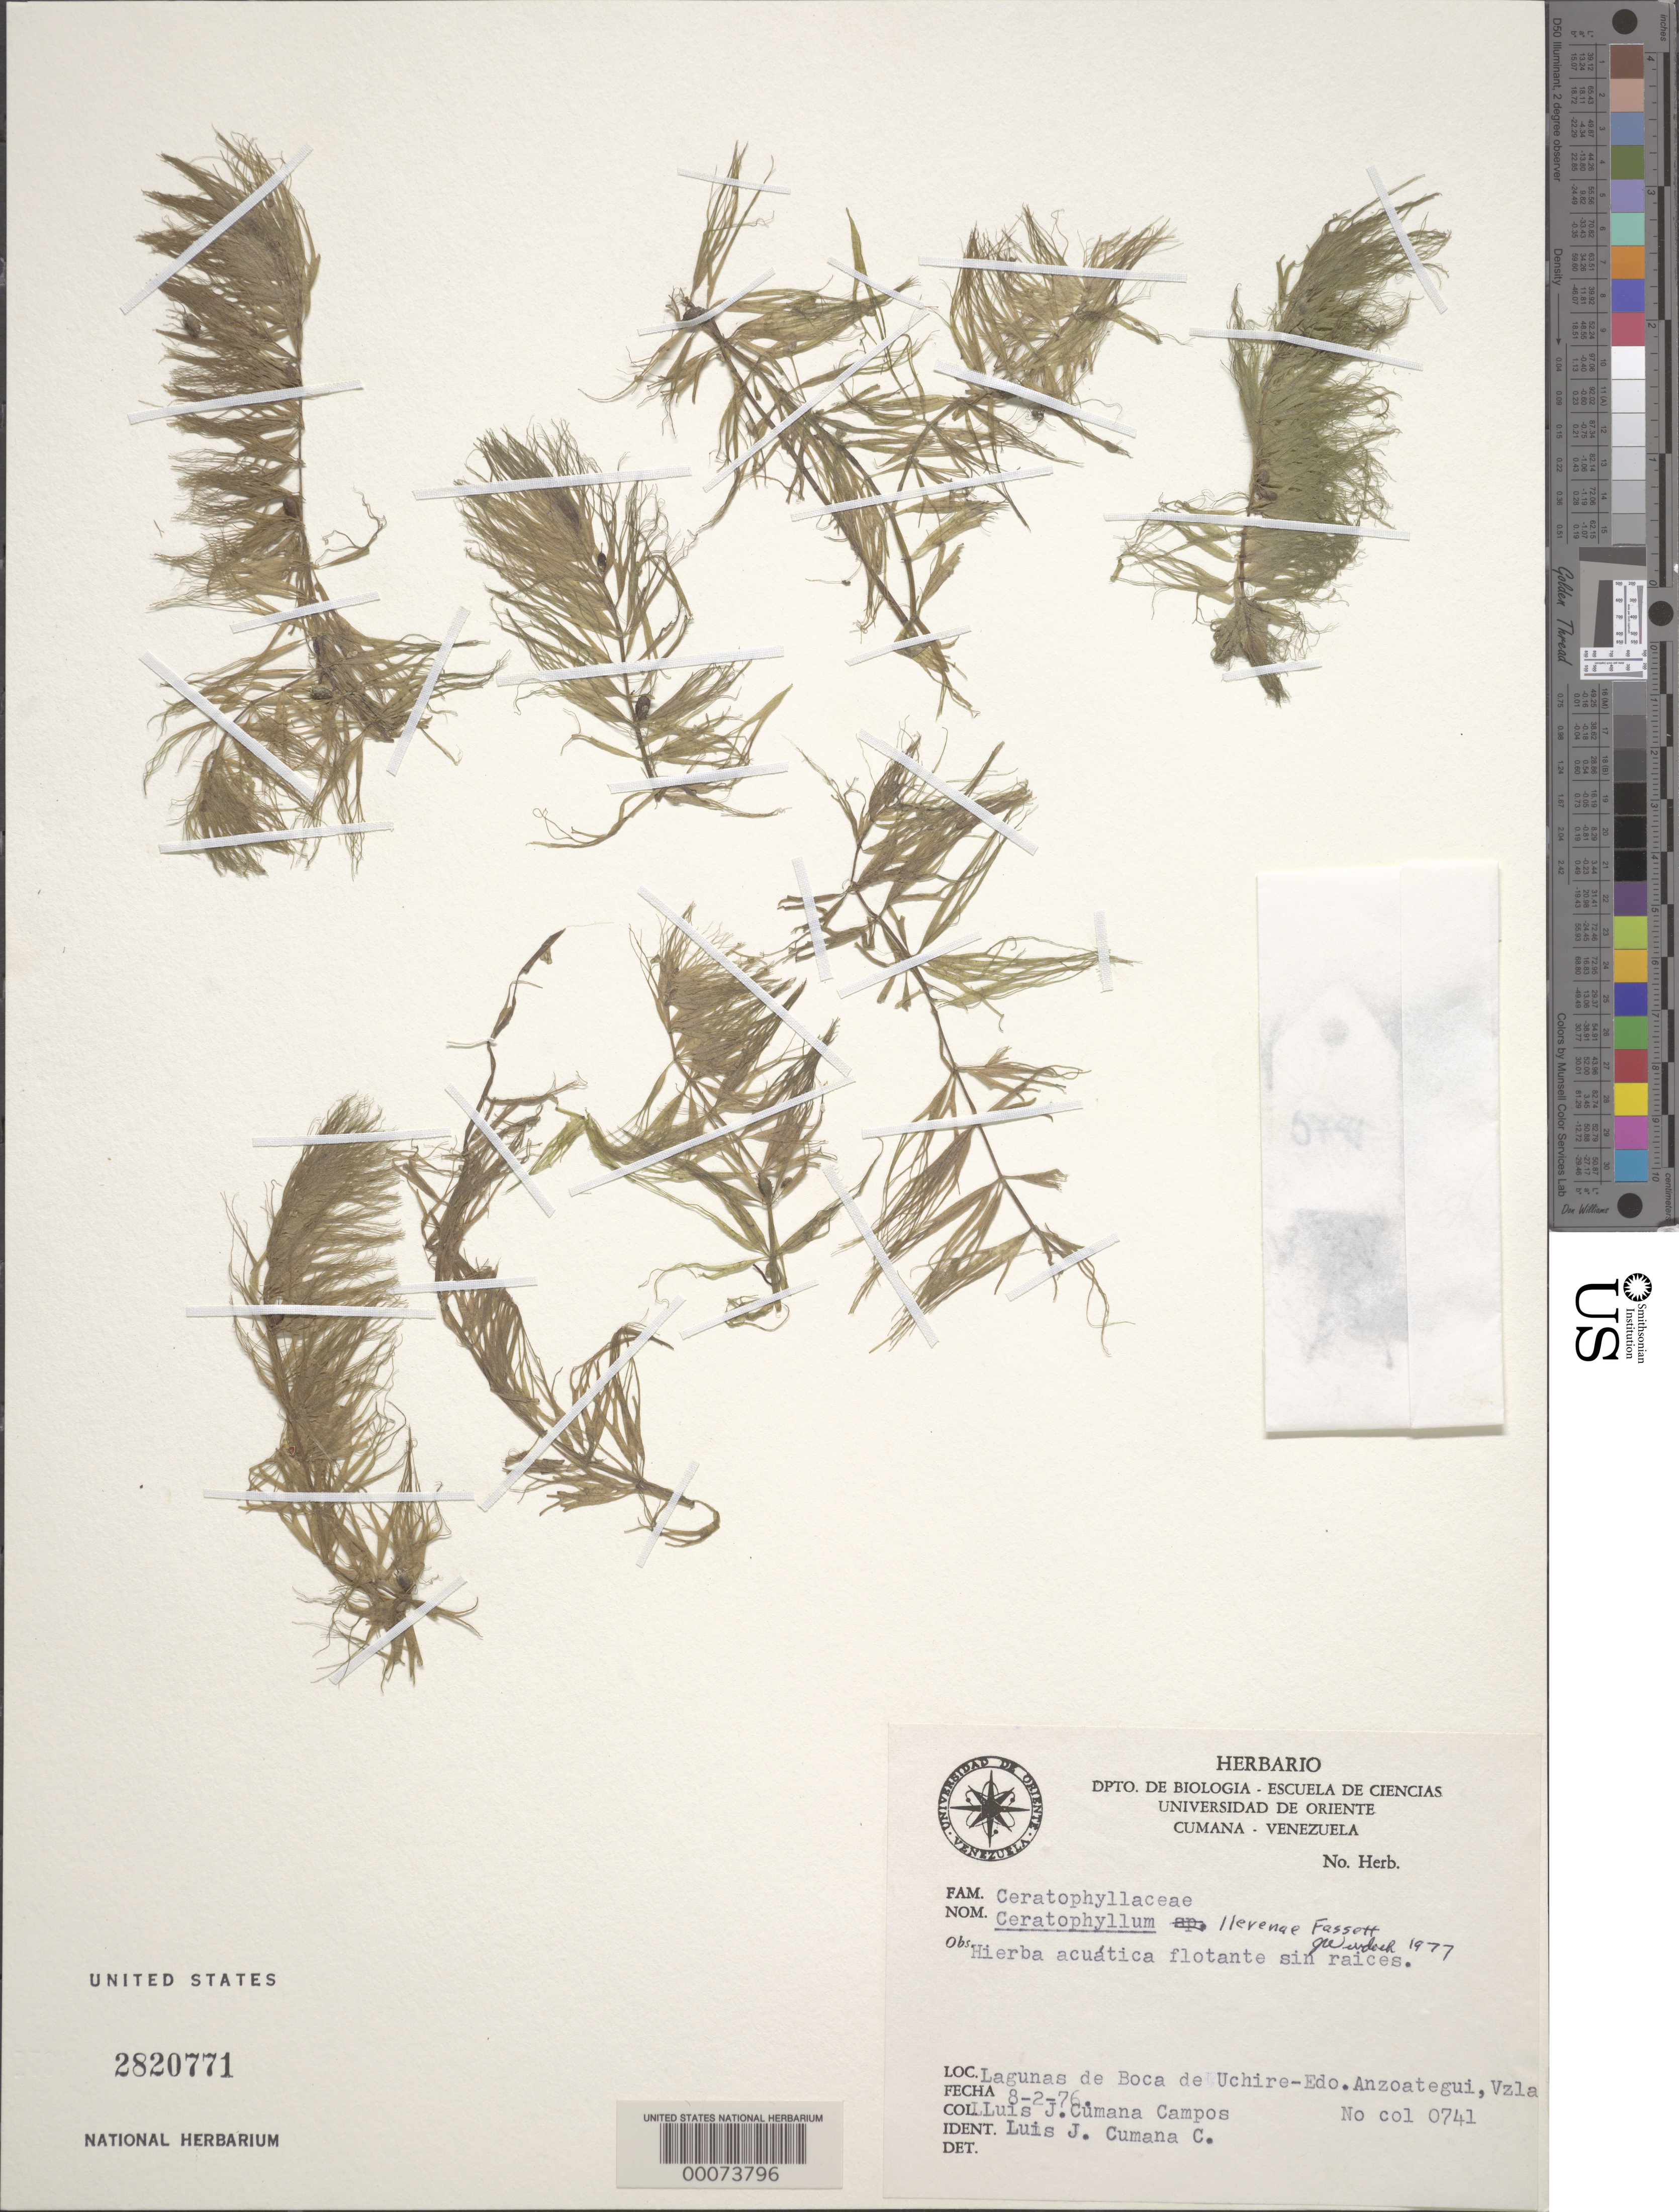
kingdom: Plantae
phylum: Tracheophyta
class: Magnoliopsida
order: Ceratophyllales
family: Ceratophyllaceae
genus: Ceratophyllum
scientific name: Ceratophyllum llerenae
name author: Fassett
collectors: L. J. Cumaná C.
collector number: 0741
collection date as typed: Transcribed d/m/y: 8/2/76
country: Venezuela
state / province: Anzoategui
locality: Lagunas de Boca de Uchire.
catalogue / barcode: US 2820771